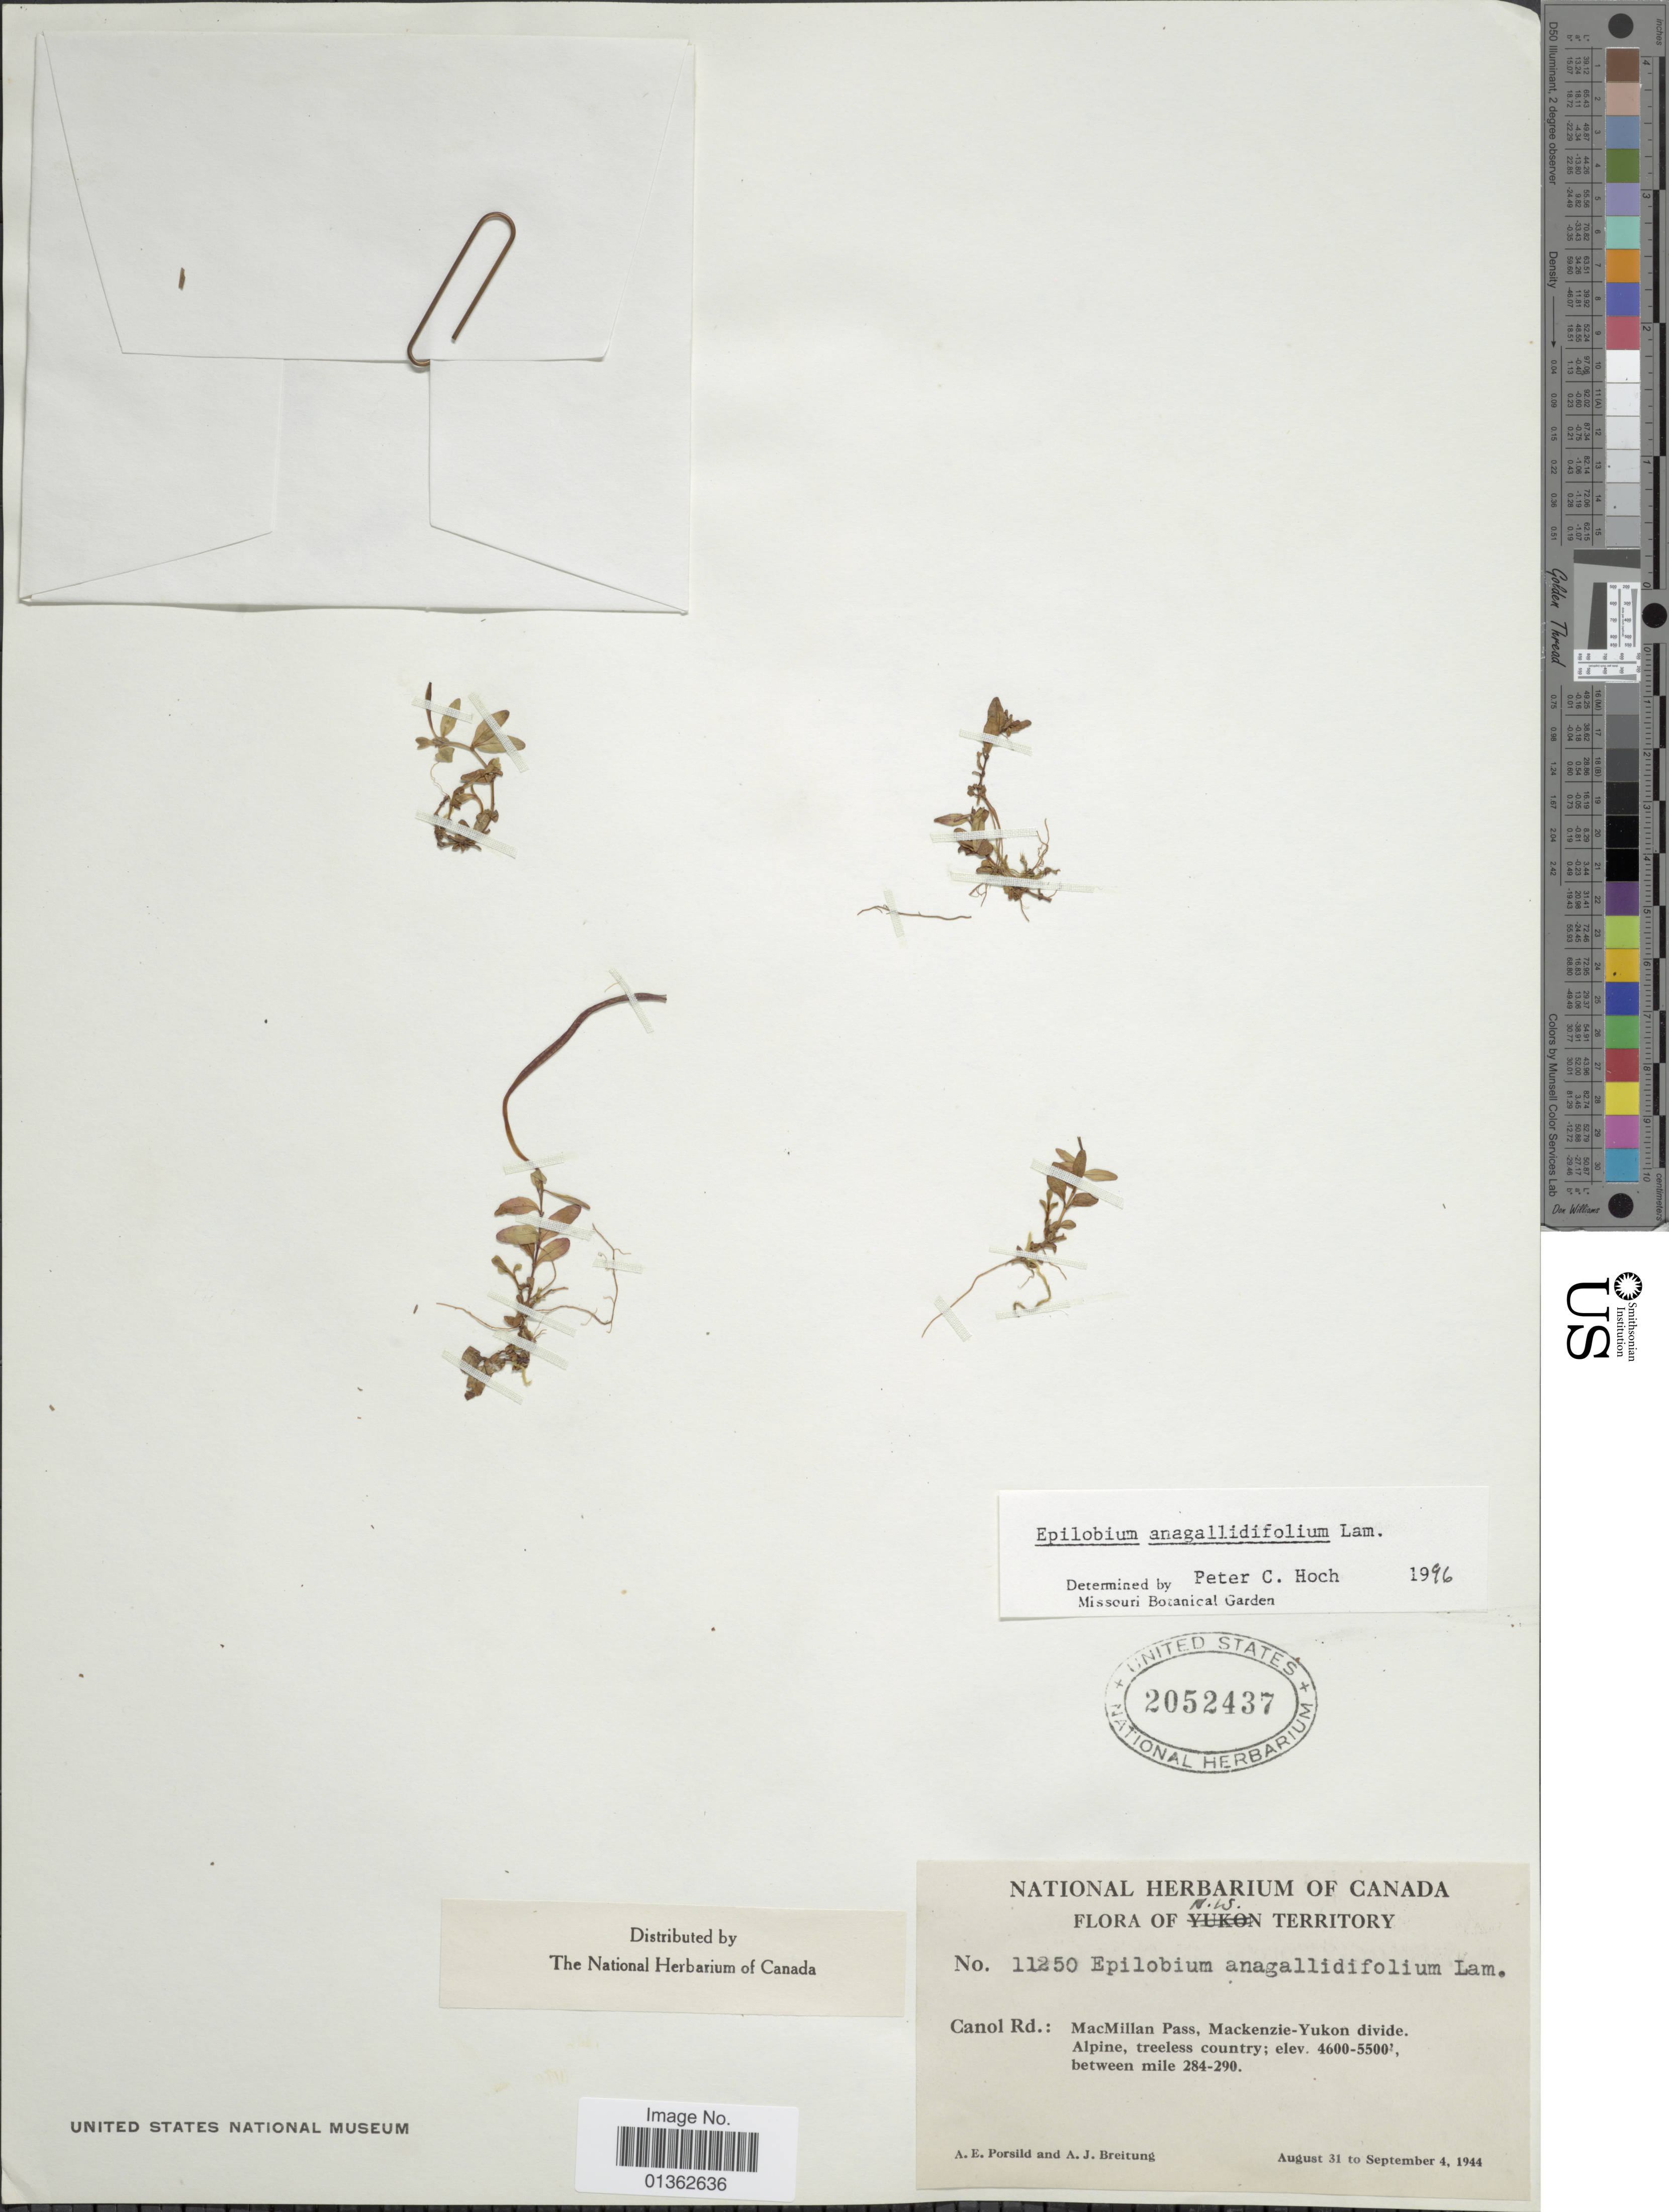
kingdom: Plantae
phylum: Tracheophyta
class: Magnoliopsida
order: Myrtales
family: Onagraceae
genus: Epilobium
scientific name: Epilobium anagallidifolium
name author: Lam.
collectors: A. E. Porsild & A. Breitung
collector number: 11250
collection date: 1944-08-31/1944-09-04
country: Canada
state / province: Northwest Territories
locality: Canol Rd.: MacMillan Pass, Mackenzie-Yukon divide.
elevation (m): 1402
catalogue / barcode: US 2052437